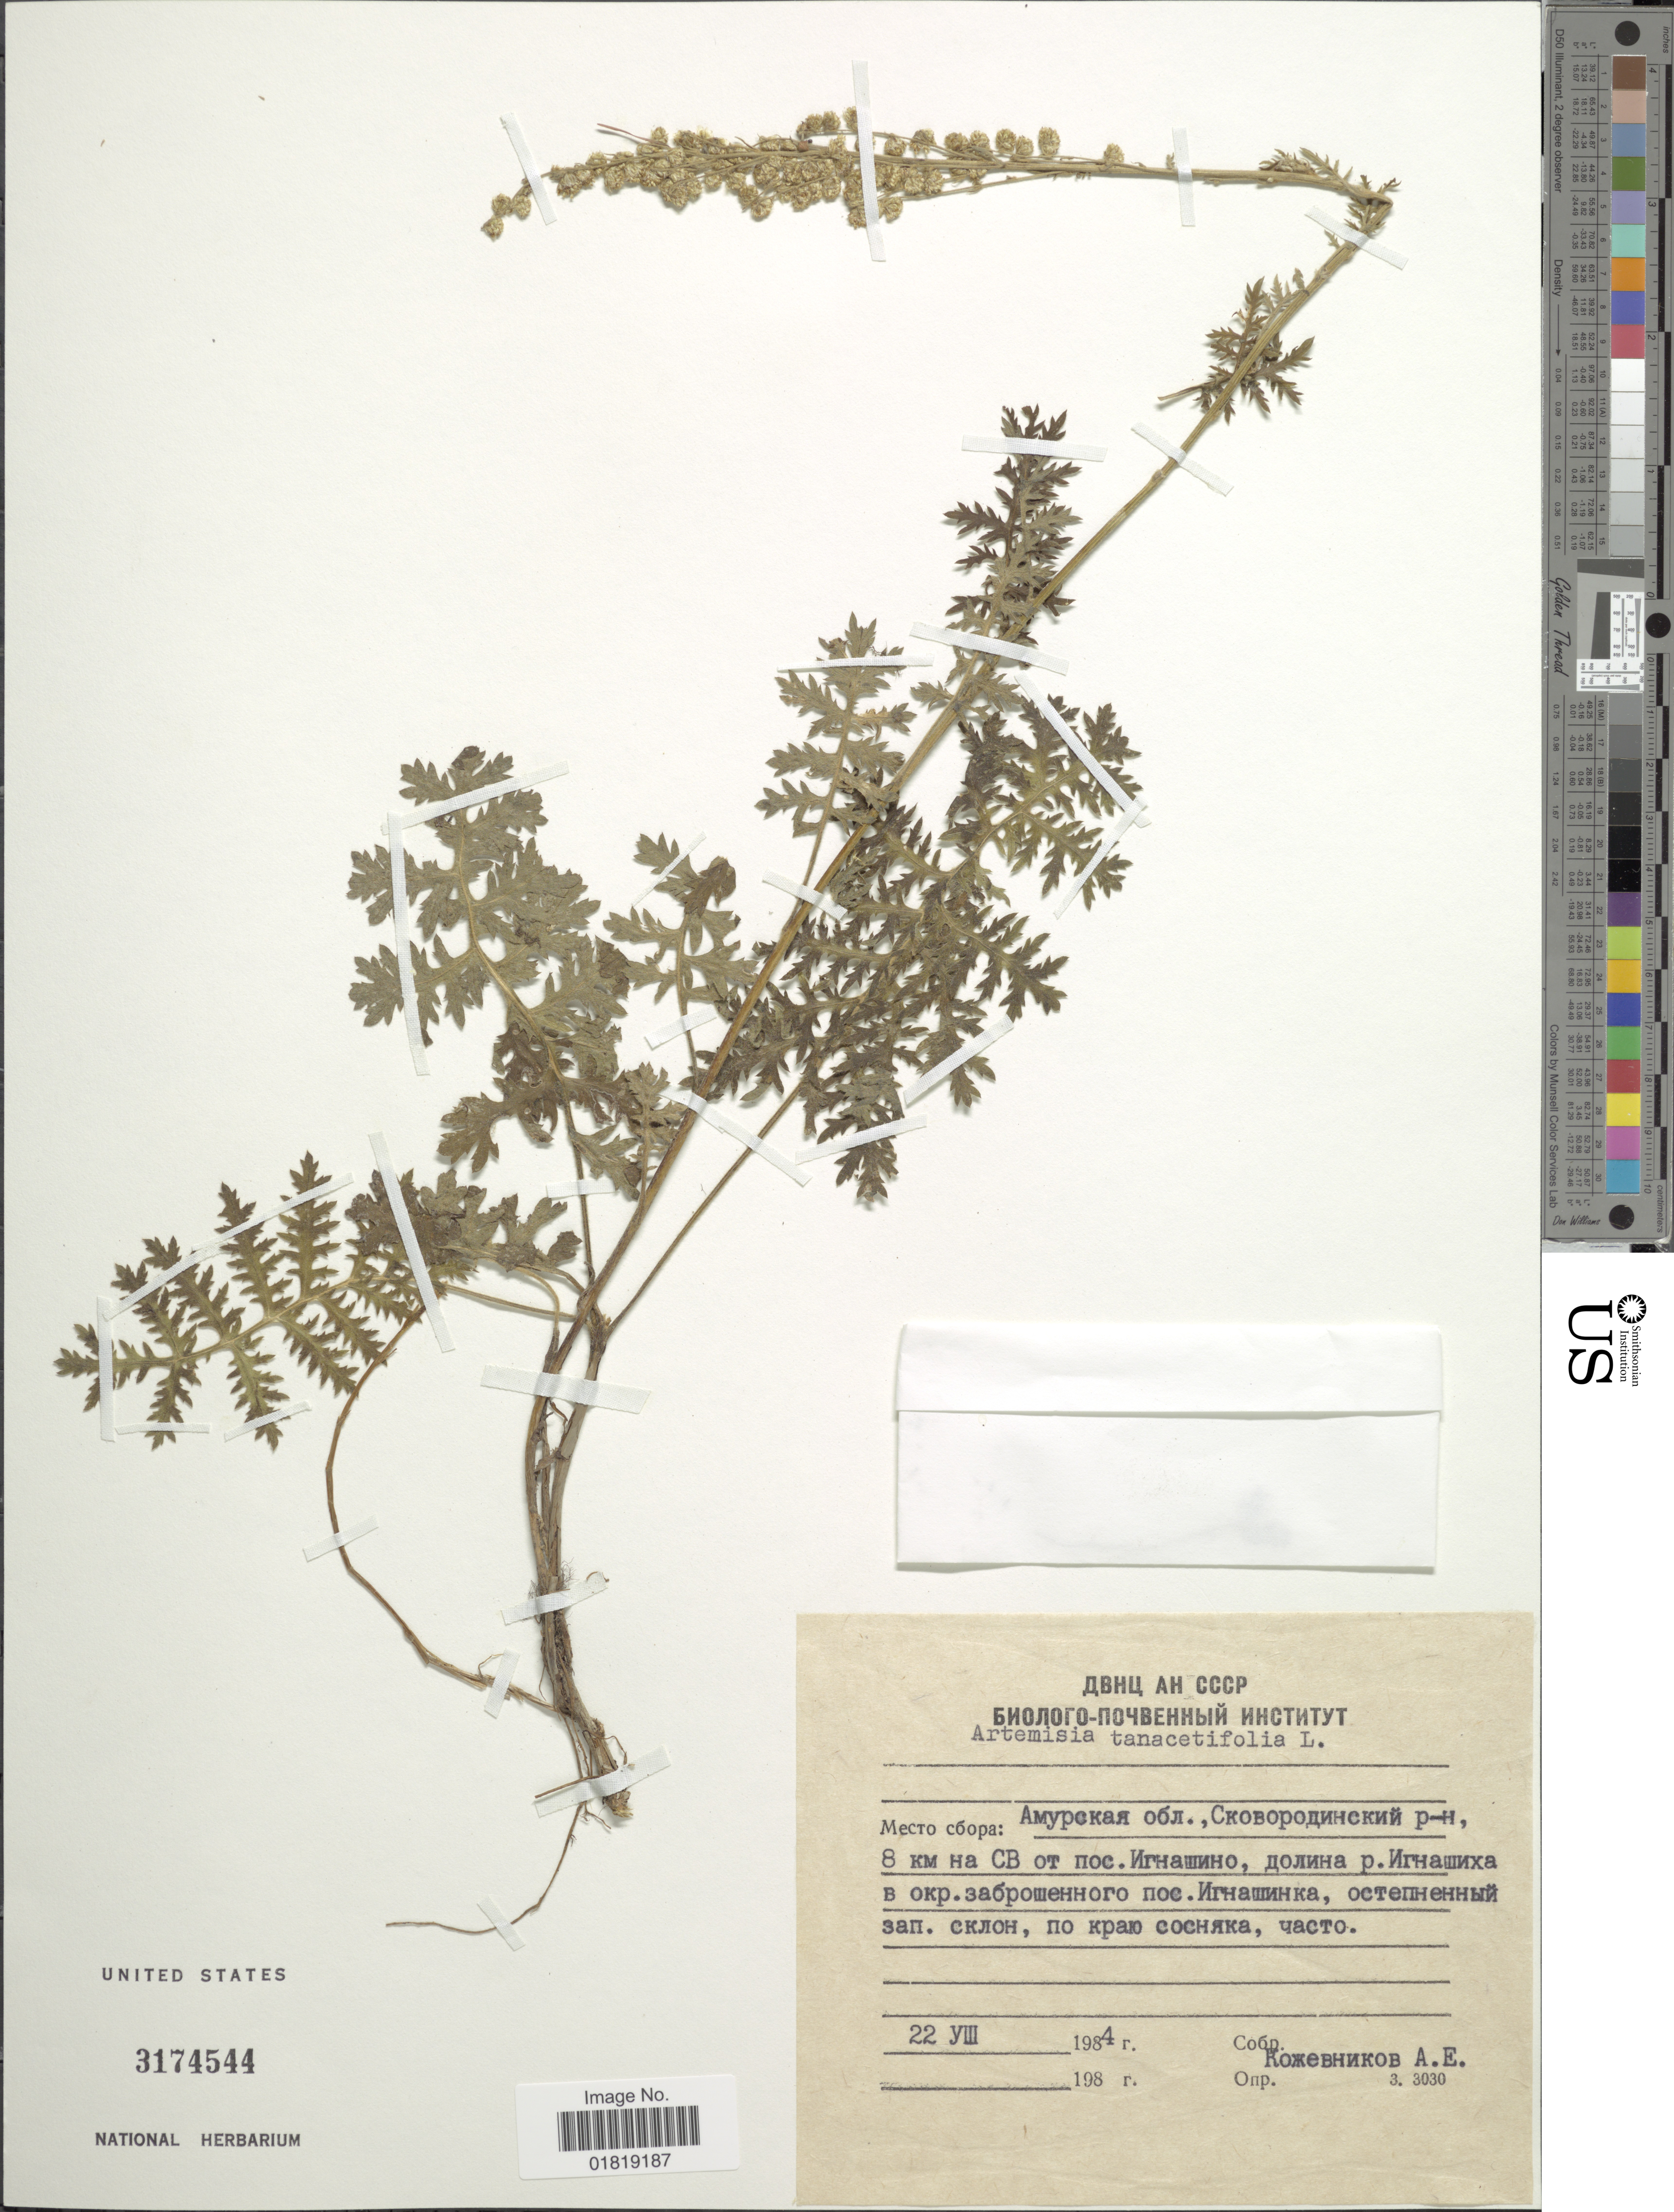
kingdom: Plantae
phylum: Tracheophyta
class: Magnoliopsida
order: Asterales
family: Asteraceae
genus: Artemisia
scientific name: Artemisia tanacetifolia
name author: Klokov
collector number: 33030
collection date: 1984-08-22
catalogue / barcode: US 3174544